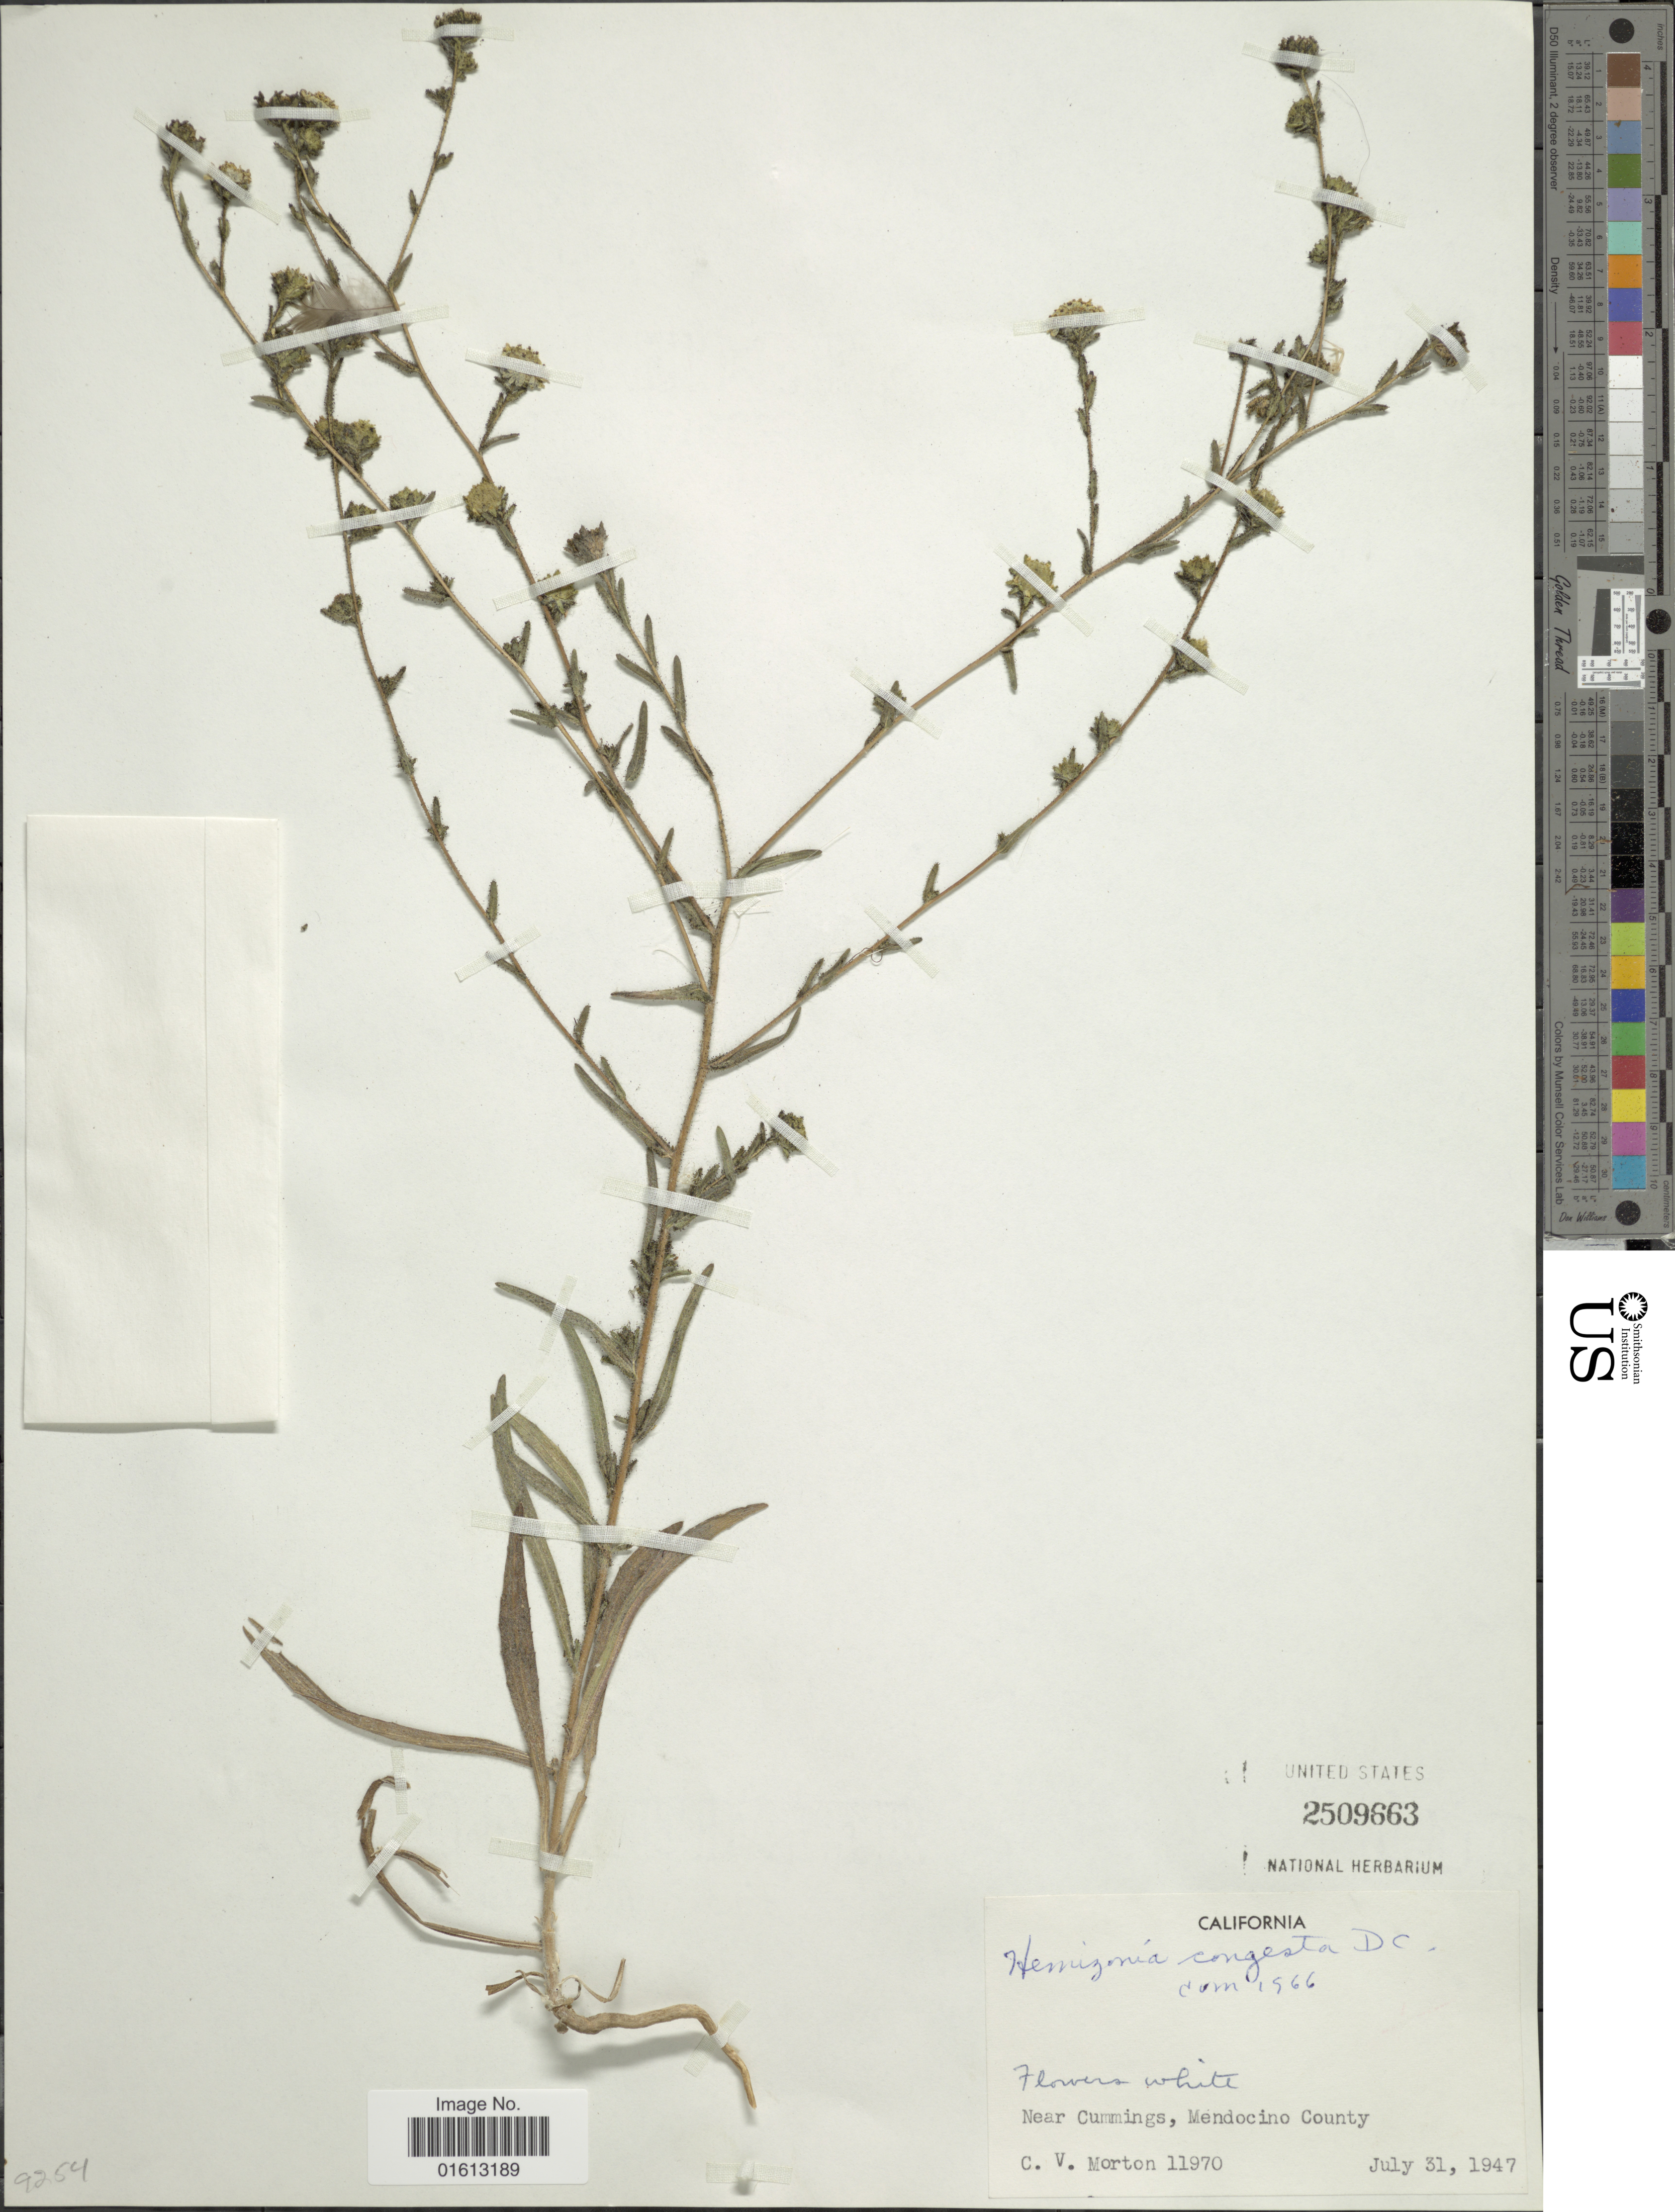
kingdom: Plantae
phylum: Tracheophyta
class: Magnoliopsida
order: Asterales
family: Asteraceae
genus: Hemizonia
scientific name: Hemizonia congesta subsp. congesta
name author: DC.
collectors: C. V. Morton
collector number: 11970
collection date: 1947-07-31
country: United States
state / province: California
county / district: Mendocino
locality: Near Cummings, Mendocino County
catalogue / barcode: US 2509663